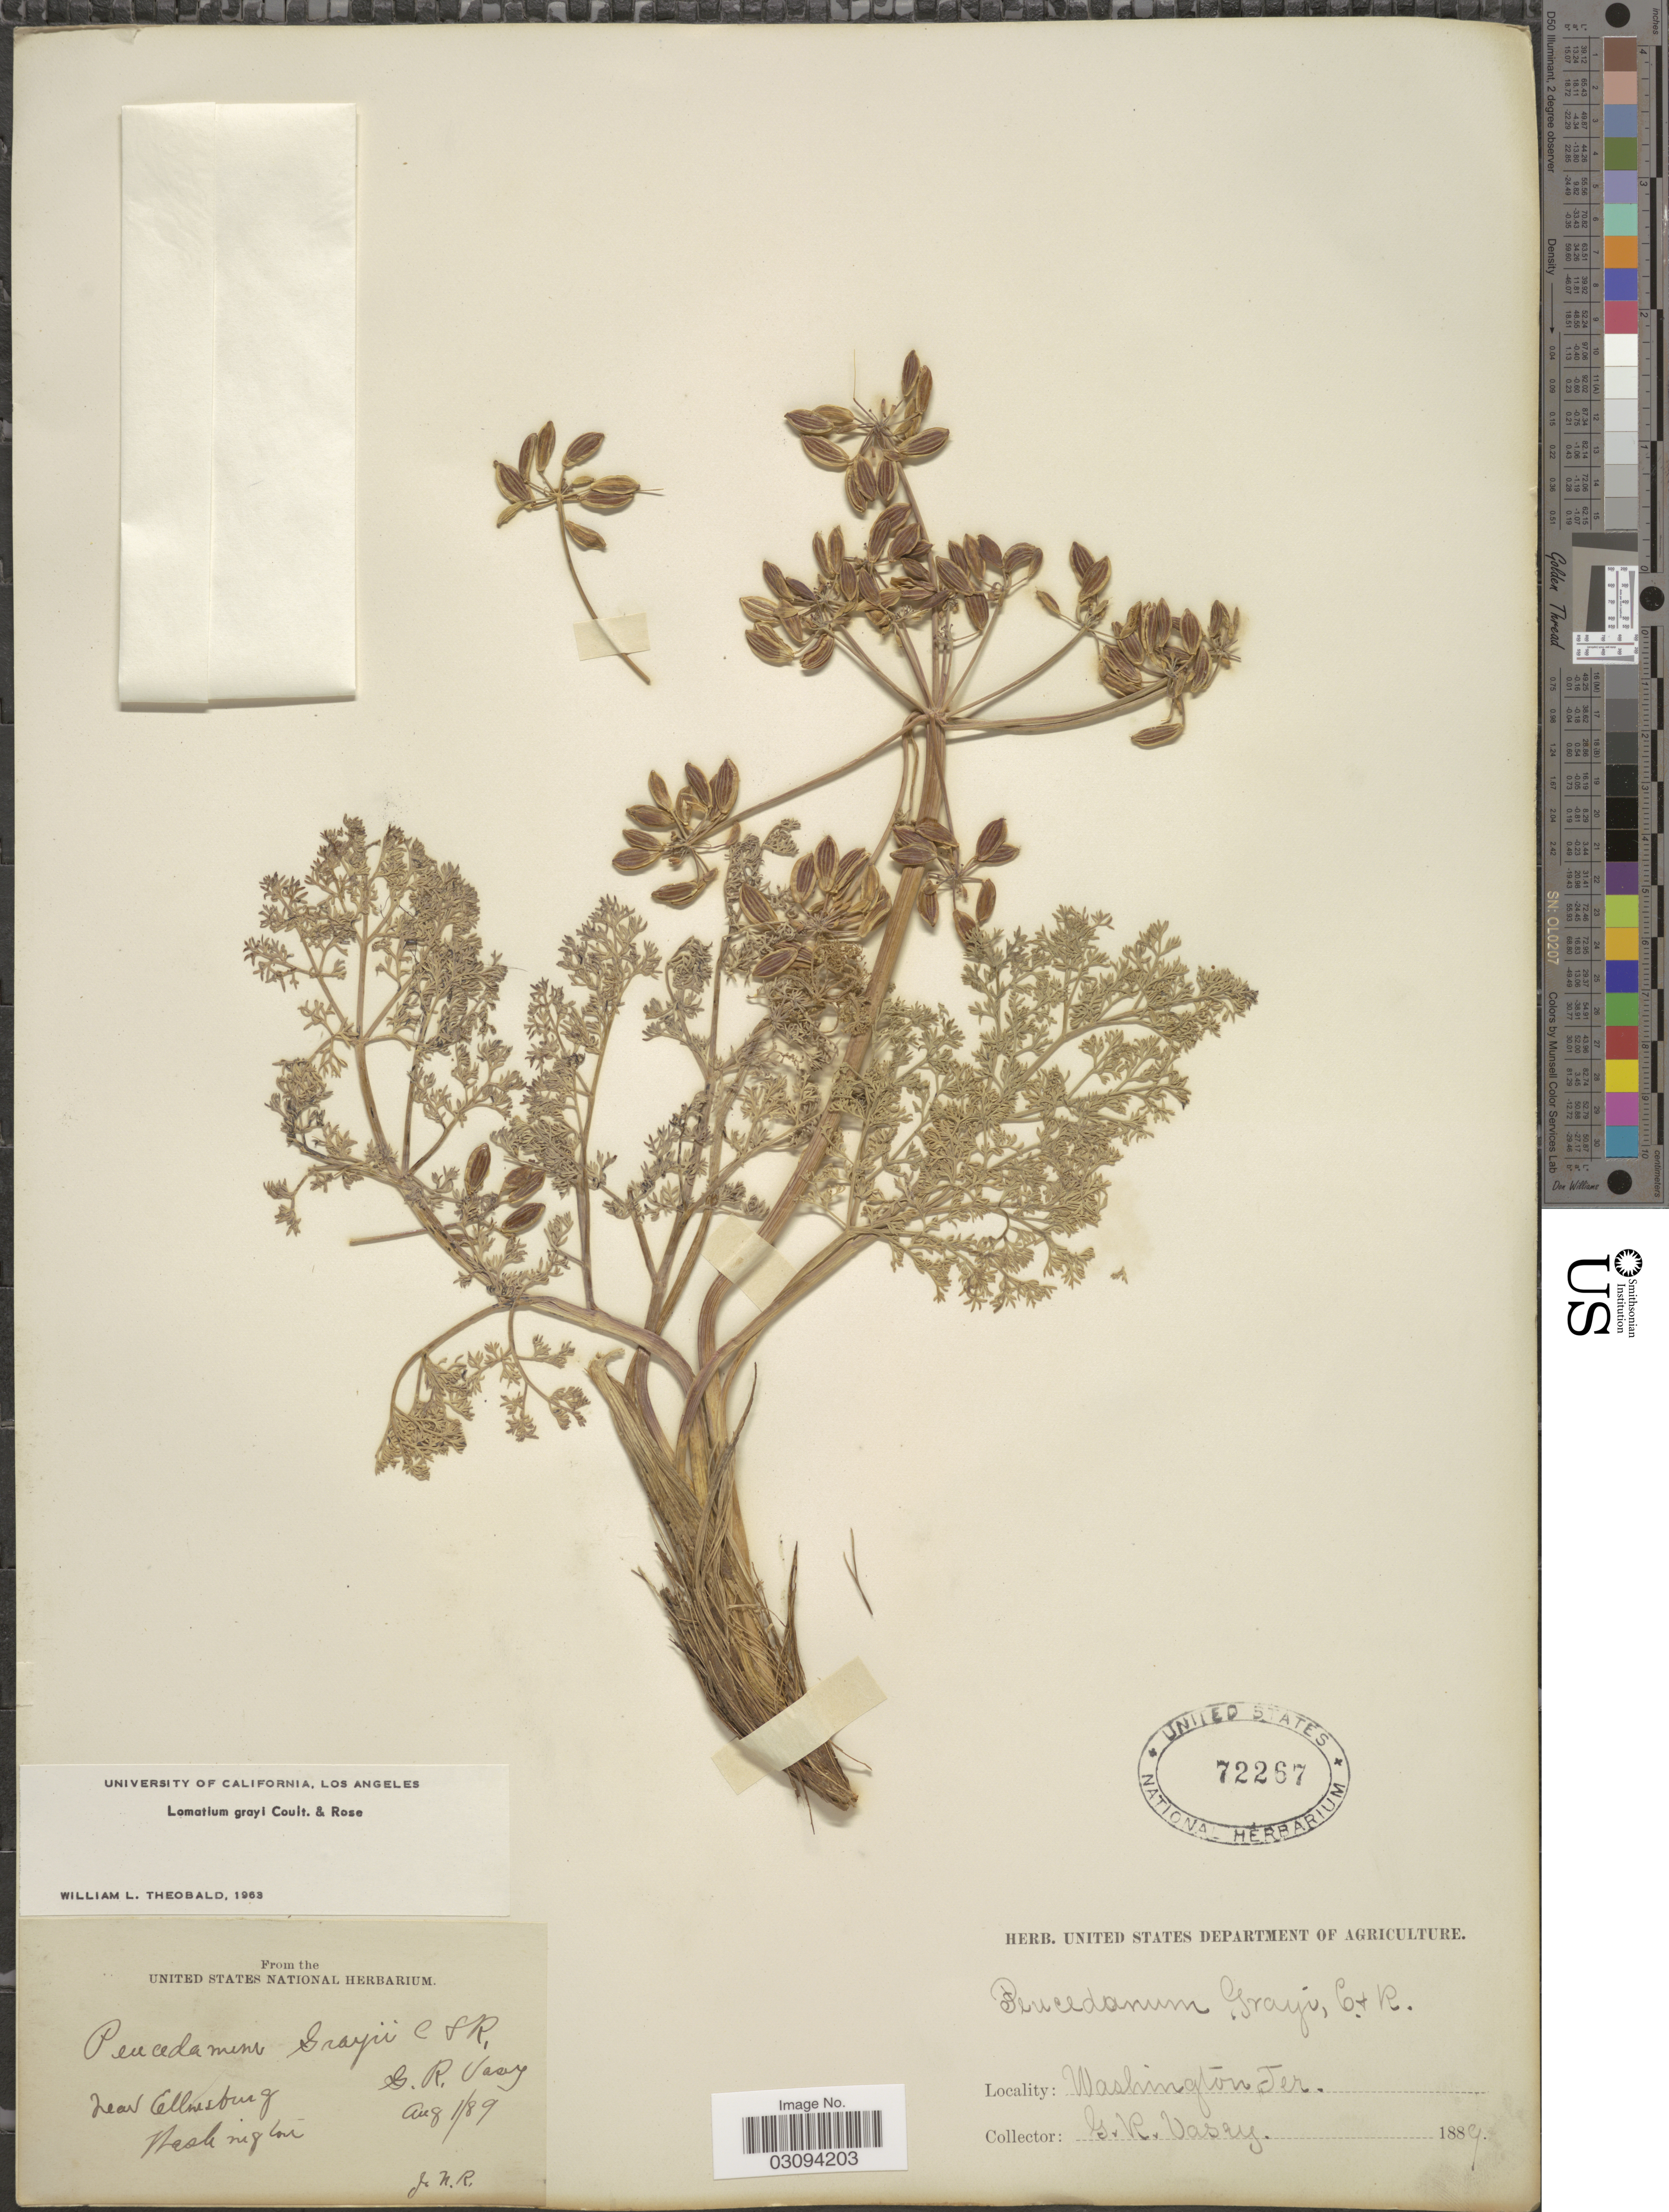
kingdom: Plantae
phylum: Tracheophyta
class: Magnoliopsida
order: Apiales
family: Apiaceae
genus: Lomatium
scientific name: Lomatium grayi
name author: (J.M. Coult. & Rose) J.M. Coult. & Rose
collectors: G. R. Vasey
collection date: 1889-08-01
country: United States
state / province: Washington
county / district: Kittitas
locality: Near Ellensburg. Washington Ter.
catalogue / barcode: US 72267